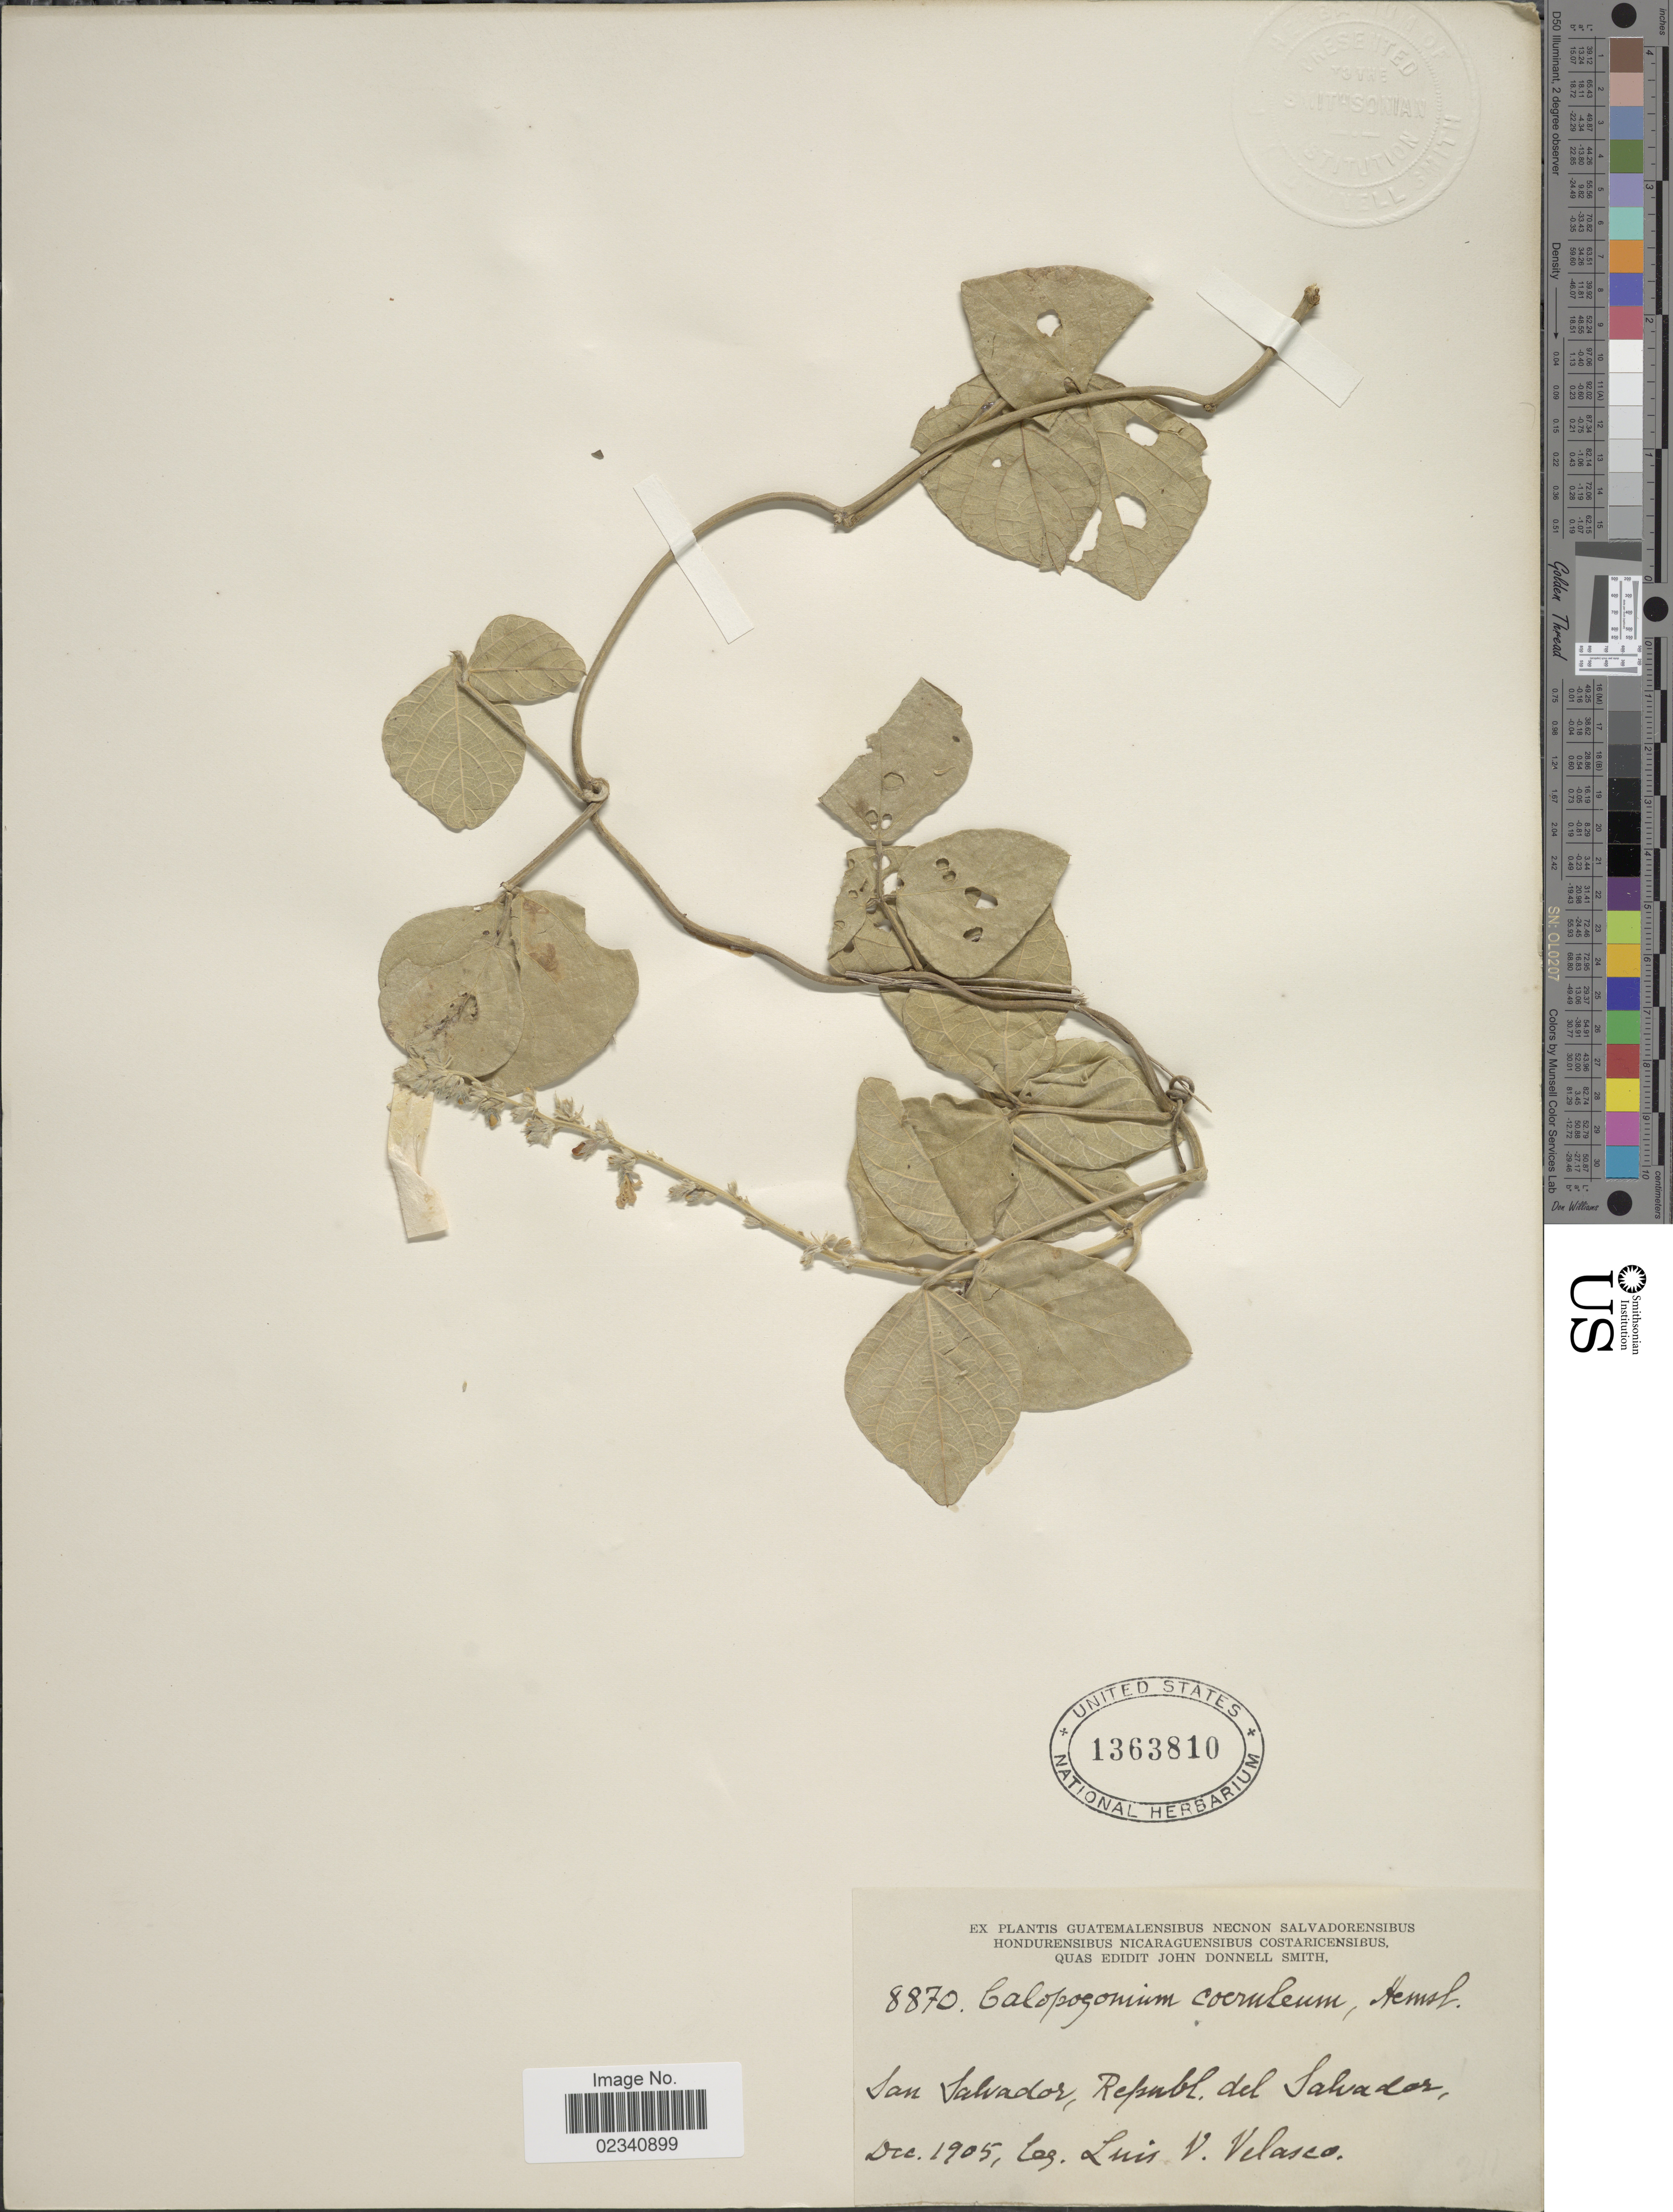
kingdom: Plantae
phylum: Tracheophyta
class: Magnoliopsida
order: Fabales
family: Fabaceae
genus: Calopogonium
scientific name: Calopogonium caeruleum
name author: (Benth.) C. Wright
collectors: L. Velasco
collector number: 8870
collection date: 1905-12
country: El Salvador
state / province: San Salvador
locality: San Salvador, Republ. del Salvador.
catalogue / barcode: US 1363810